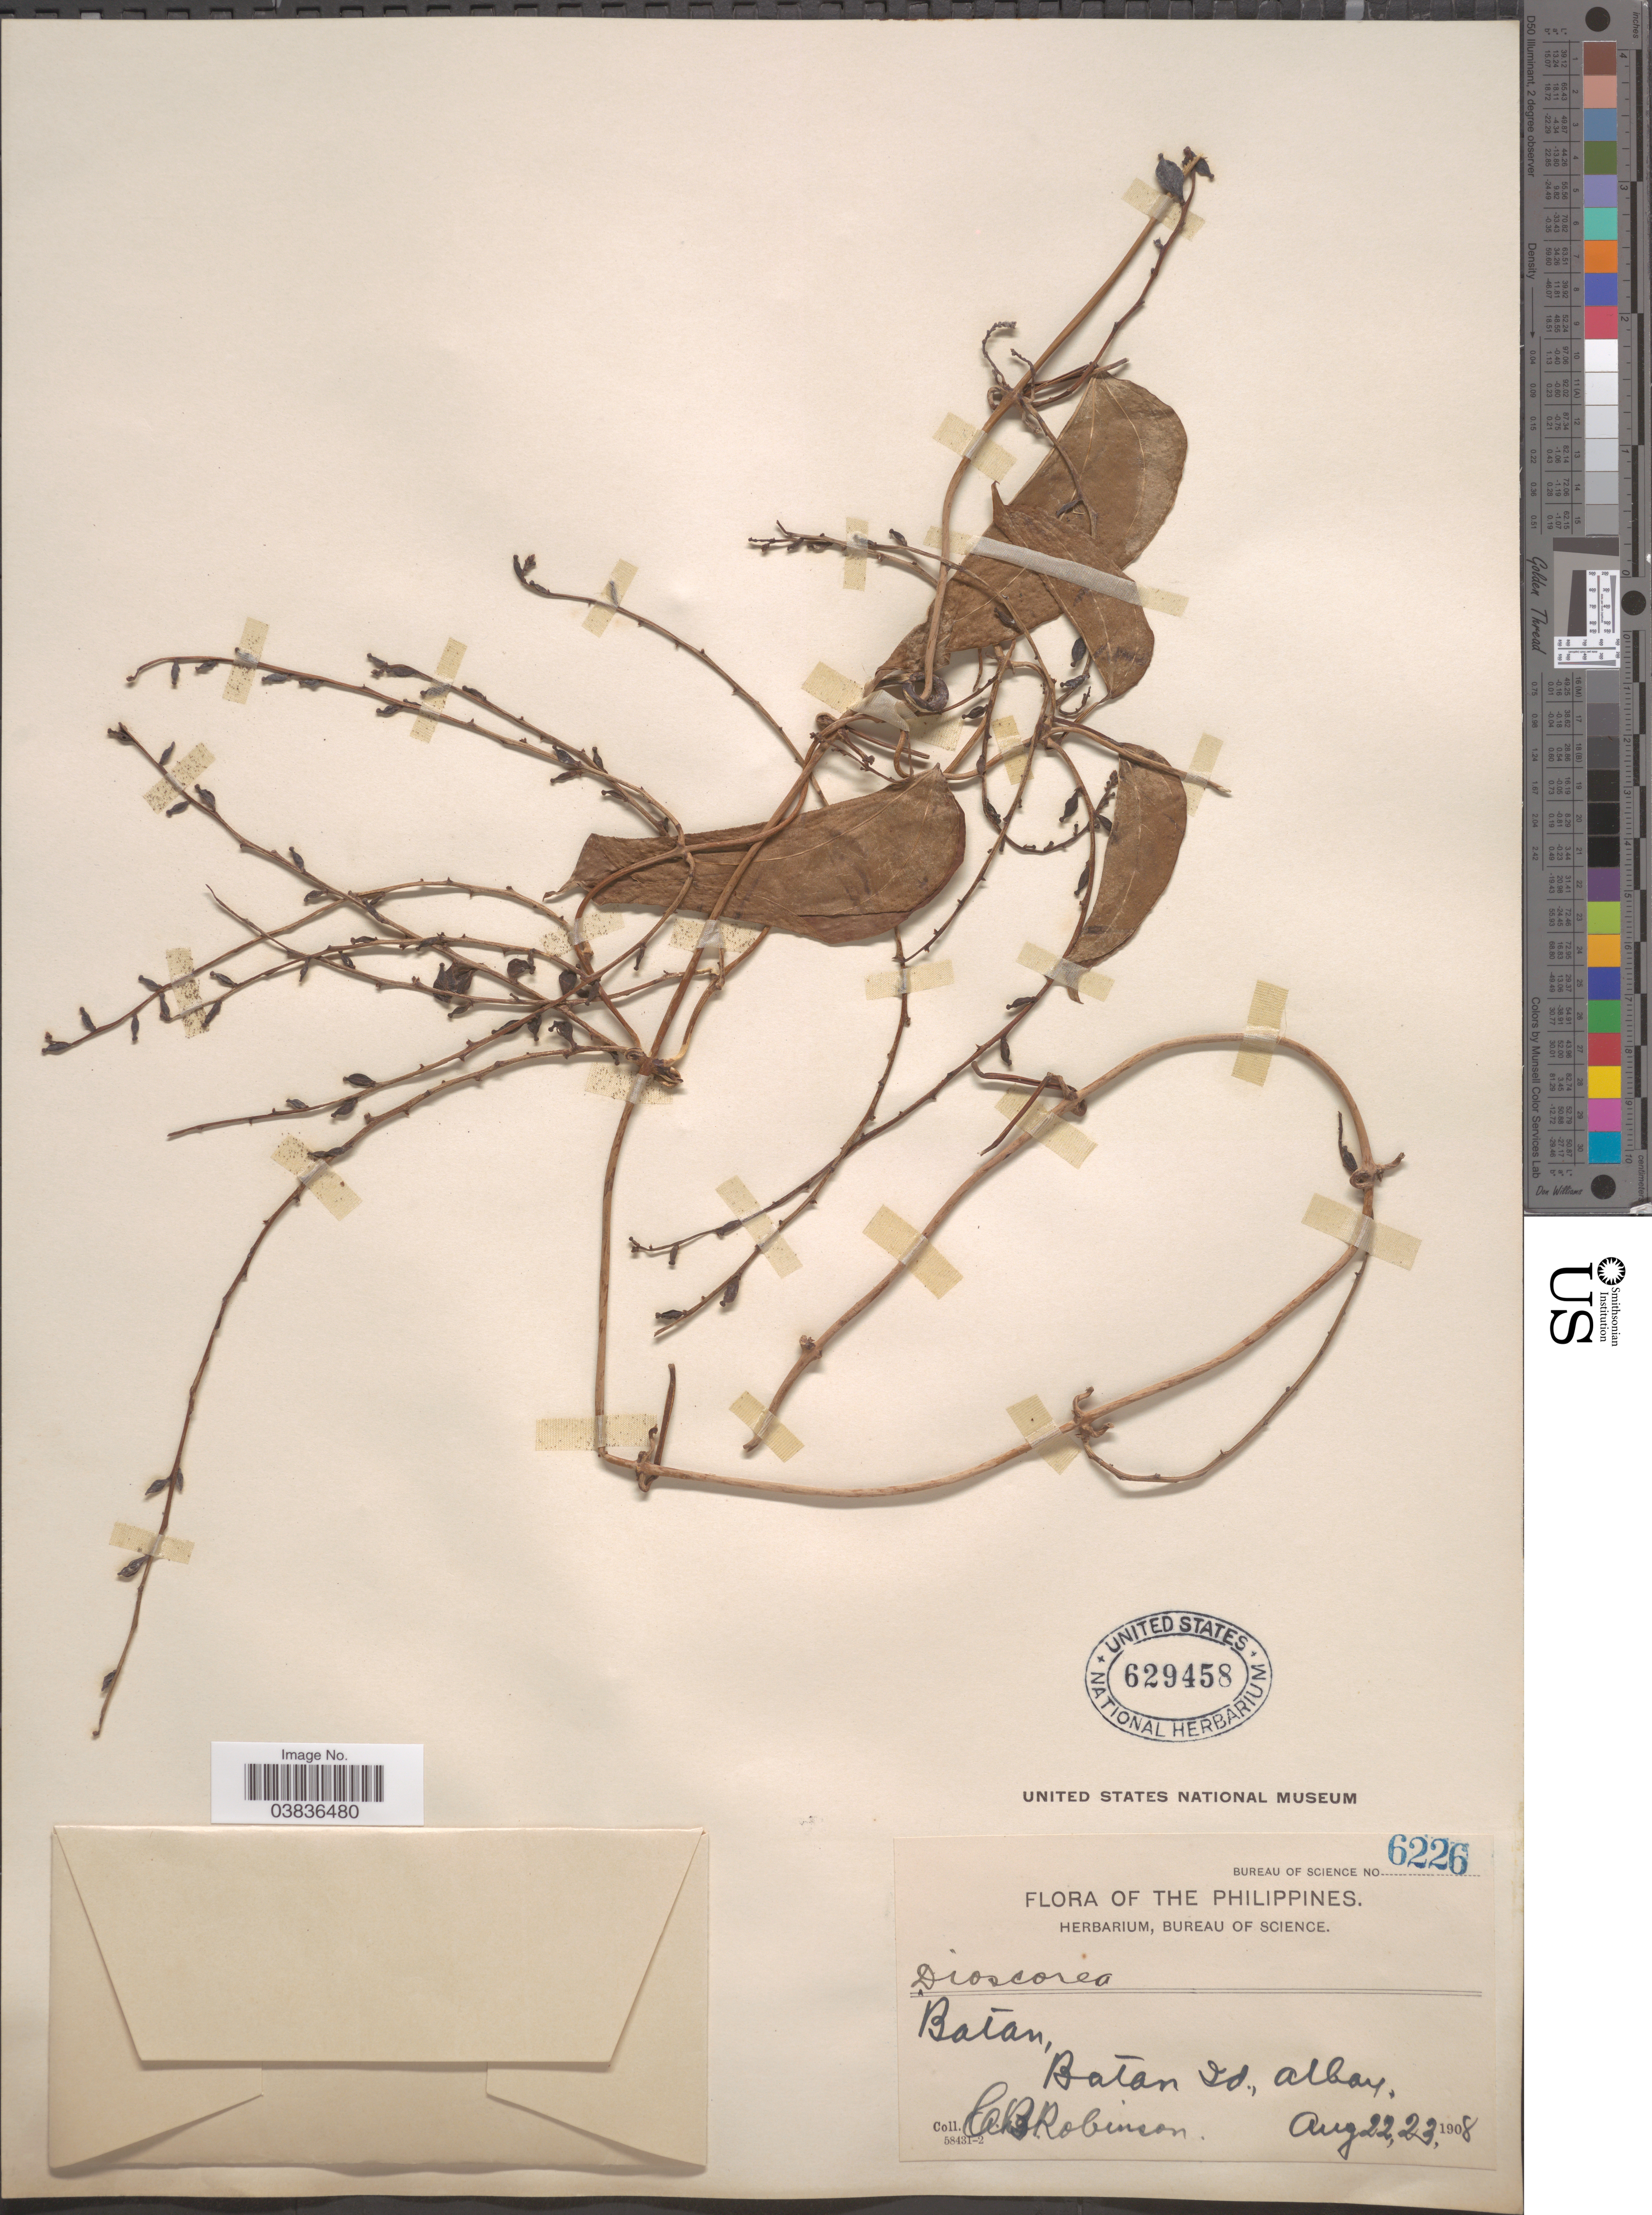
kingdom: Plantae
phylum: Tracheophyta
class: Liliopsida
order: Dioscoreales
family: Dioscoreaceae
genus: Dioscorea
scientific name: Dioscorea sp.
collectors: C. Robinson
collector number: Bureau of Science 6226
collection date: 1908-08-22/1908-08-23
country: Philippines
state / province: Cagayan Valley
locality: Batan, Batan Id., Albay.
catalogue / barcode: US 629458